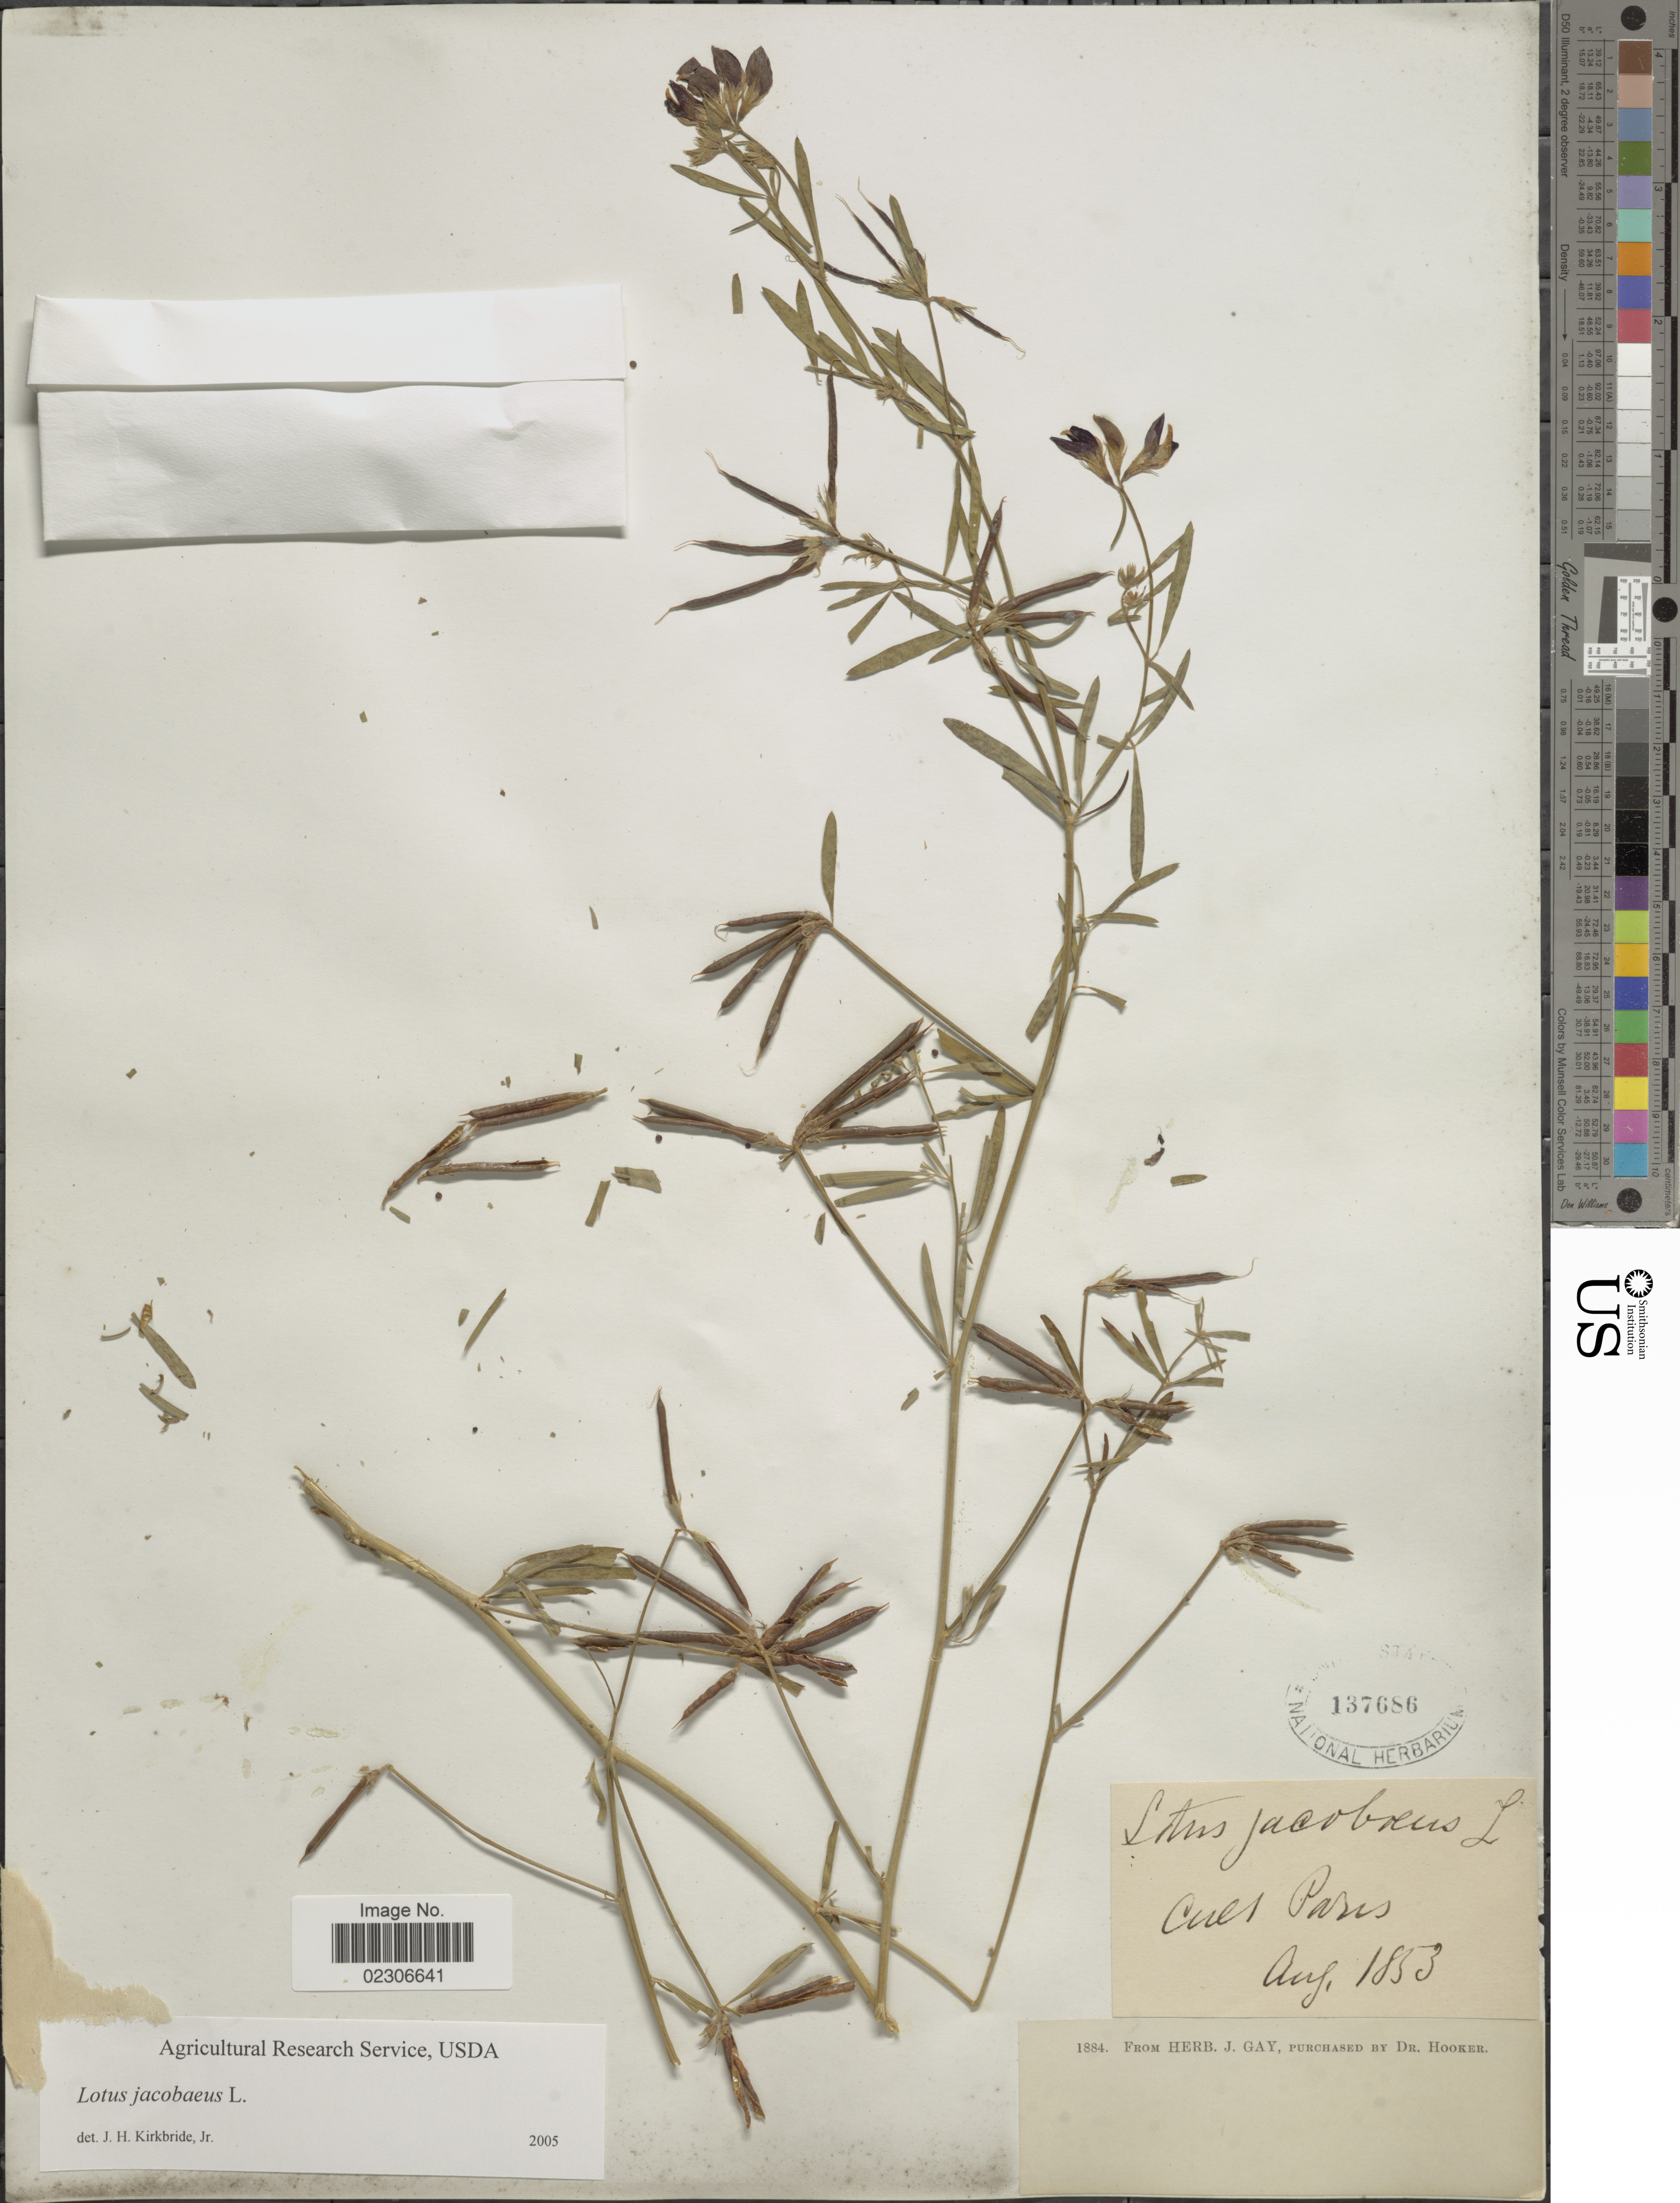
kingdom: Plantae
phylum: Tracheophyta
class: Magnoliopsida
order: Fabales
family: Fabaceae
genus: Lotus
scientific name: Lotus jacobaeus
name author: L.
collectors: ex herb. J. Gay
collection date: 1853-08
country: France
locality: Paris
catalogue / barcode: US 137686